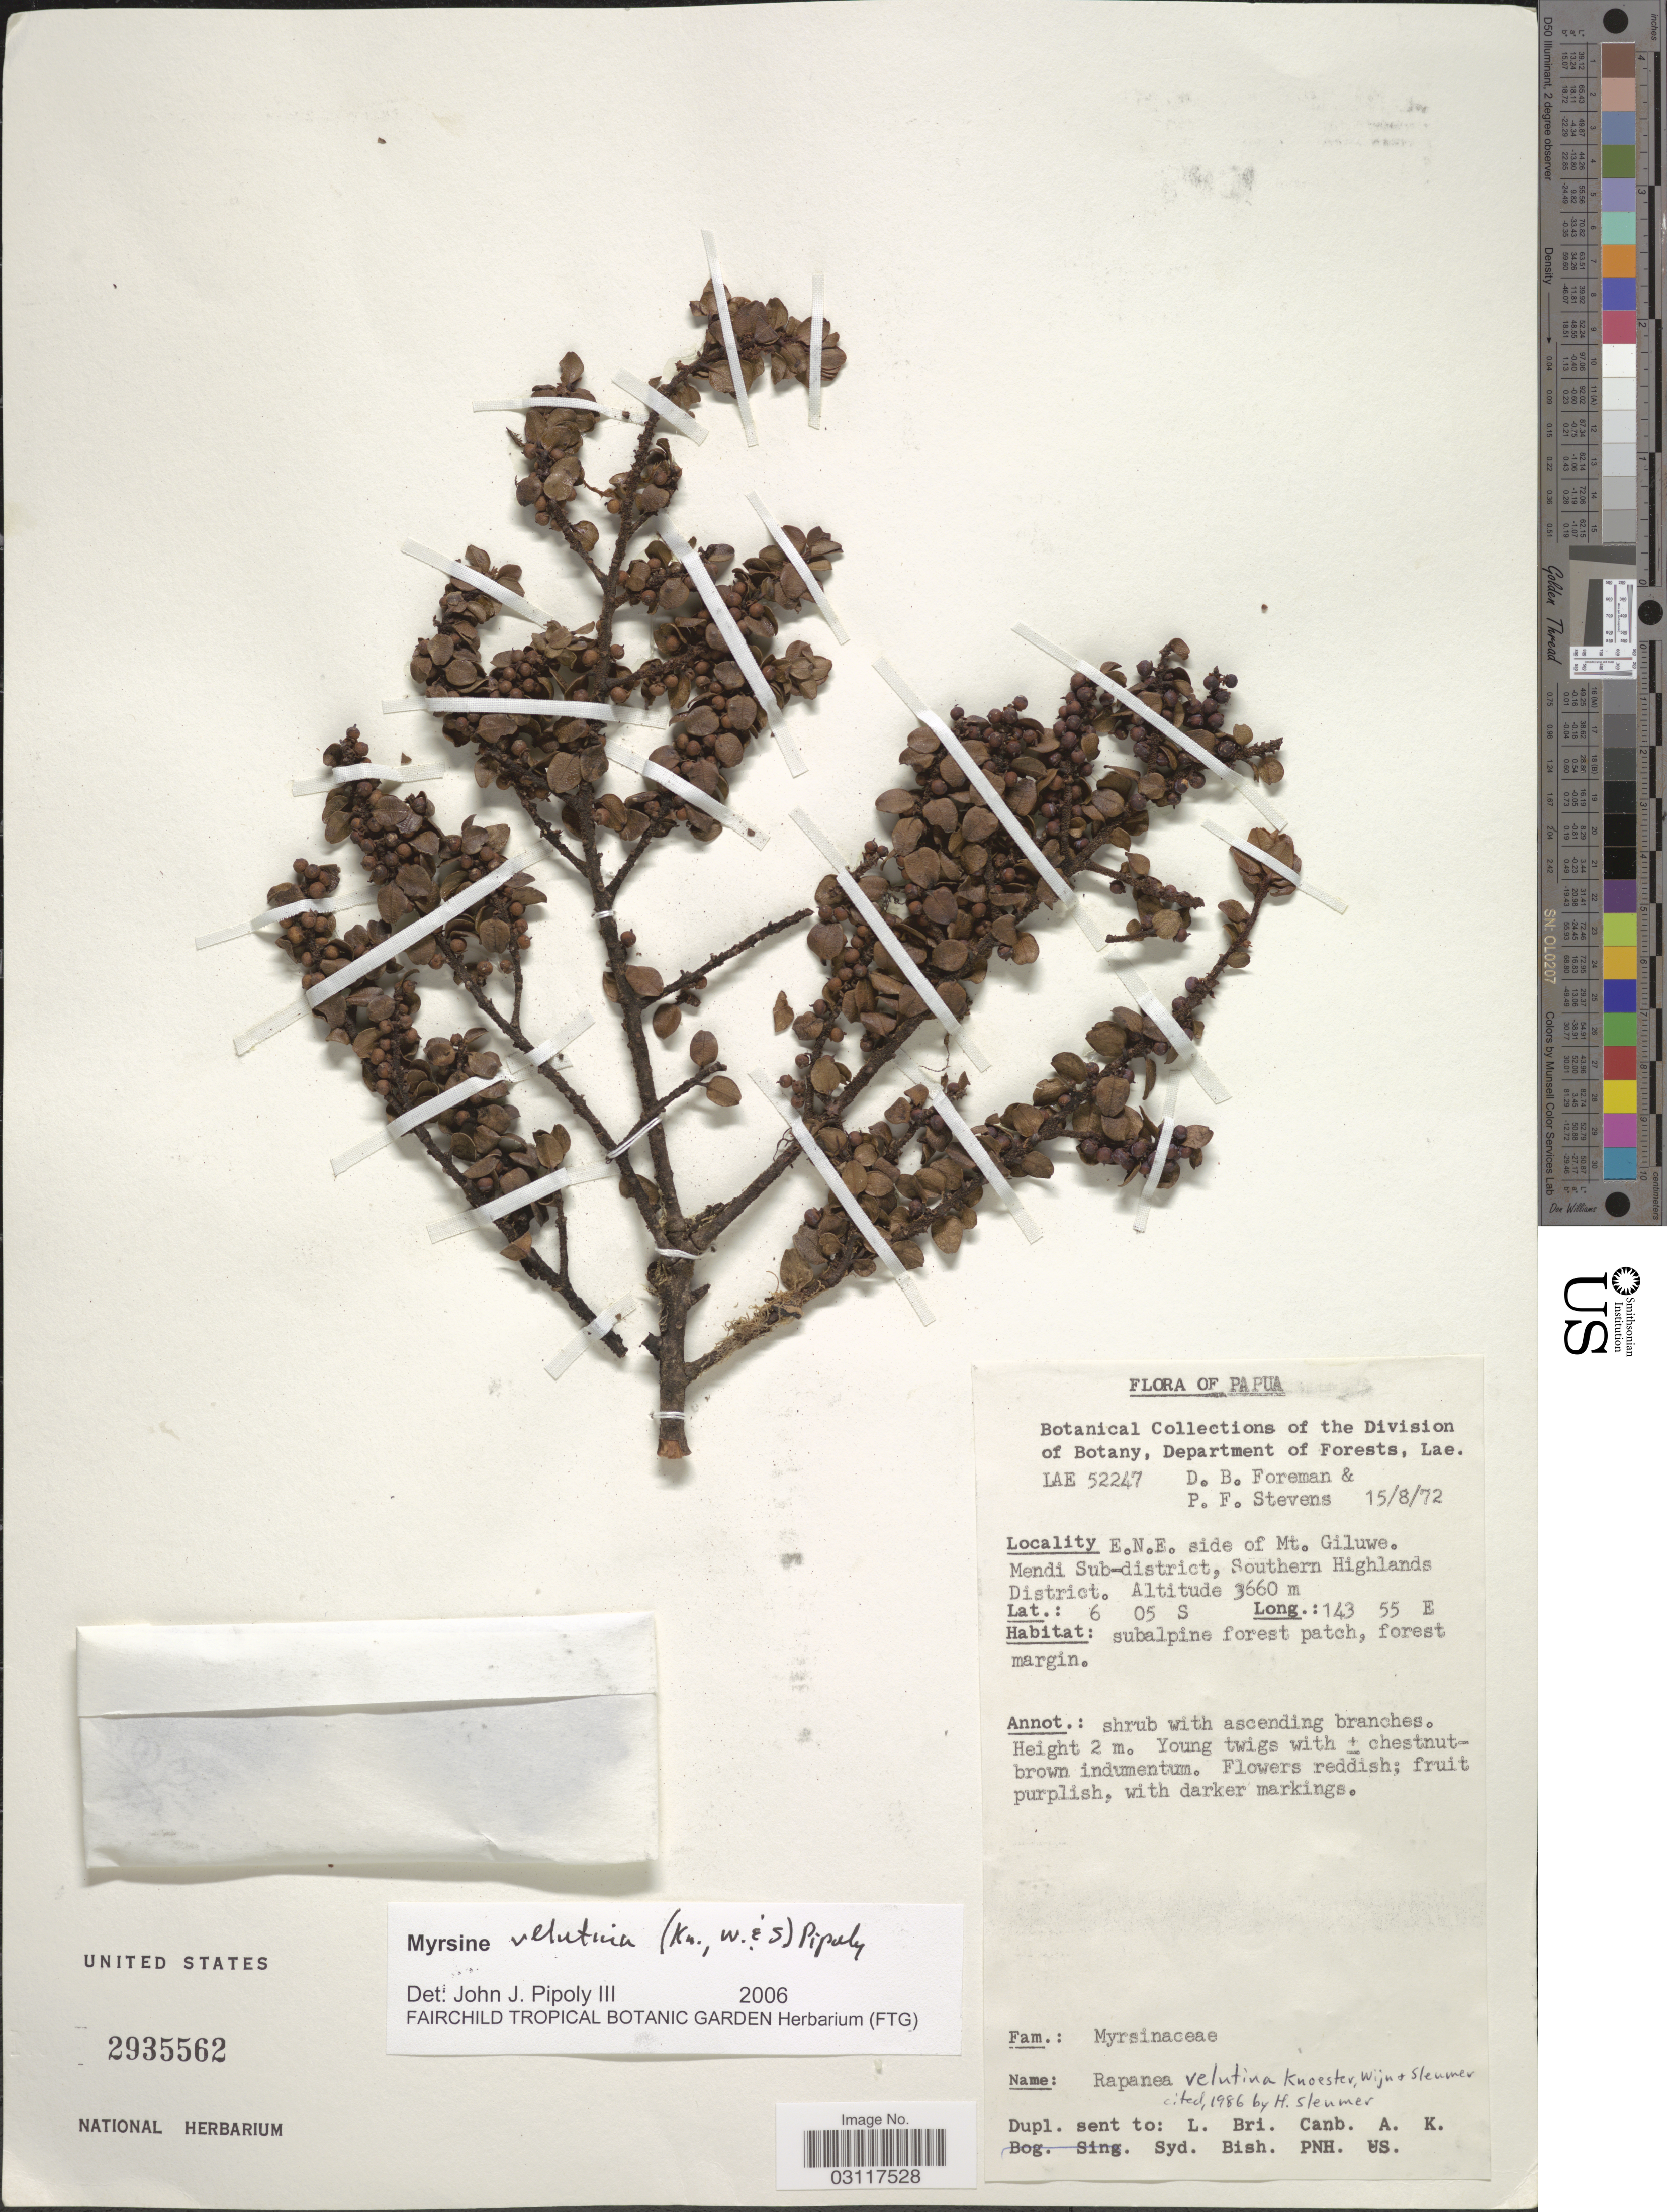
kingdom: Plantae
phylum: Tracheophyta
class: Magnoliopsida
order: Ericales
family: Primulaceae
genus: Myrsine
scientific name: Myrsine velutina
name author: (Knoester et al.) Pipoly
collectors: D. Foreman & P. F. Stevens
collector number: LAE 52247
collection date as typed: Transcribed d/m/y: 15/8/72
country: Papua New Guinea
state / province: Southern Highlands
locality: E.N.E. side of Mt. Giluwe, Mend Sub-district, Southern Highlands District.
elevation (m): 3660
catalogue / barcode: US 2935562